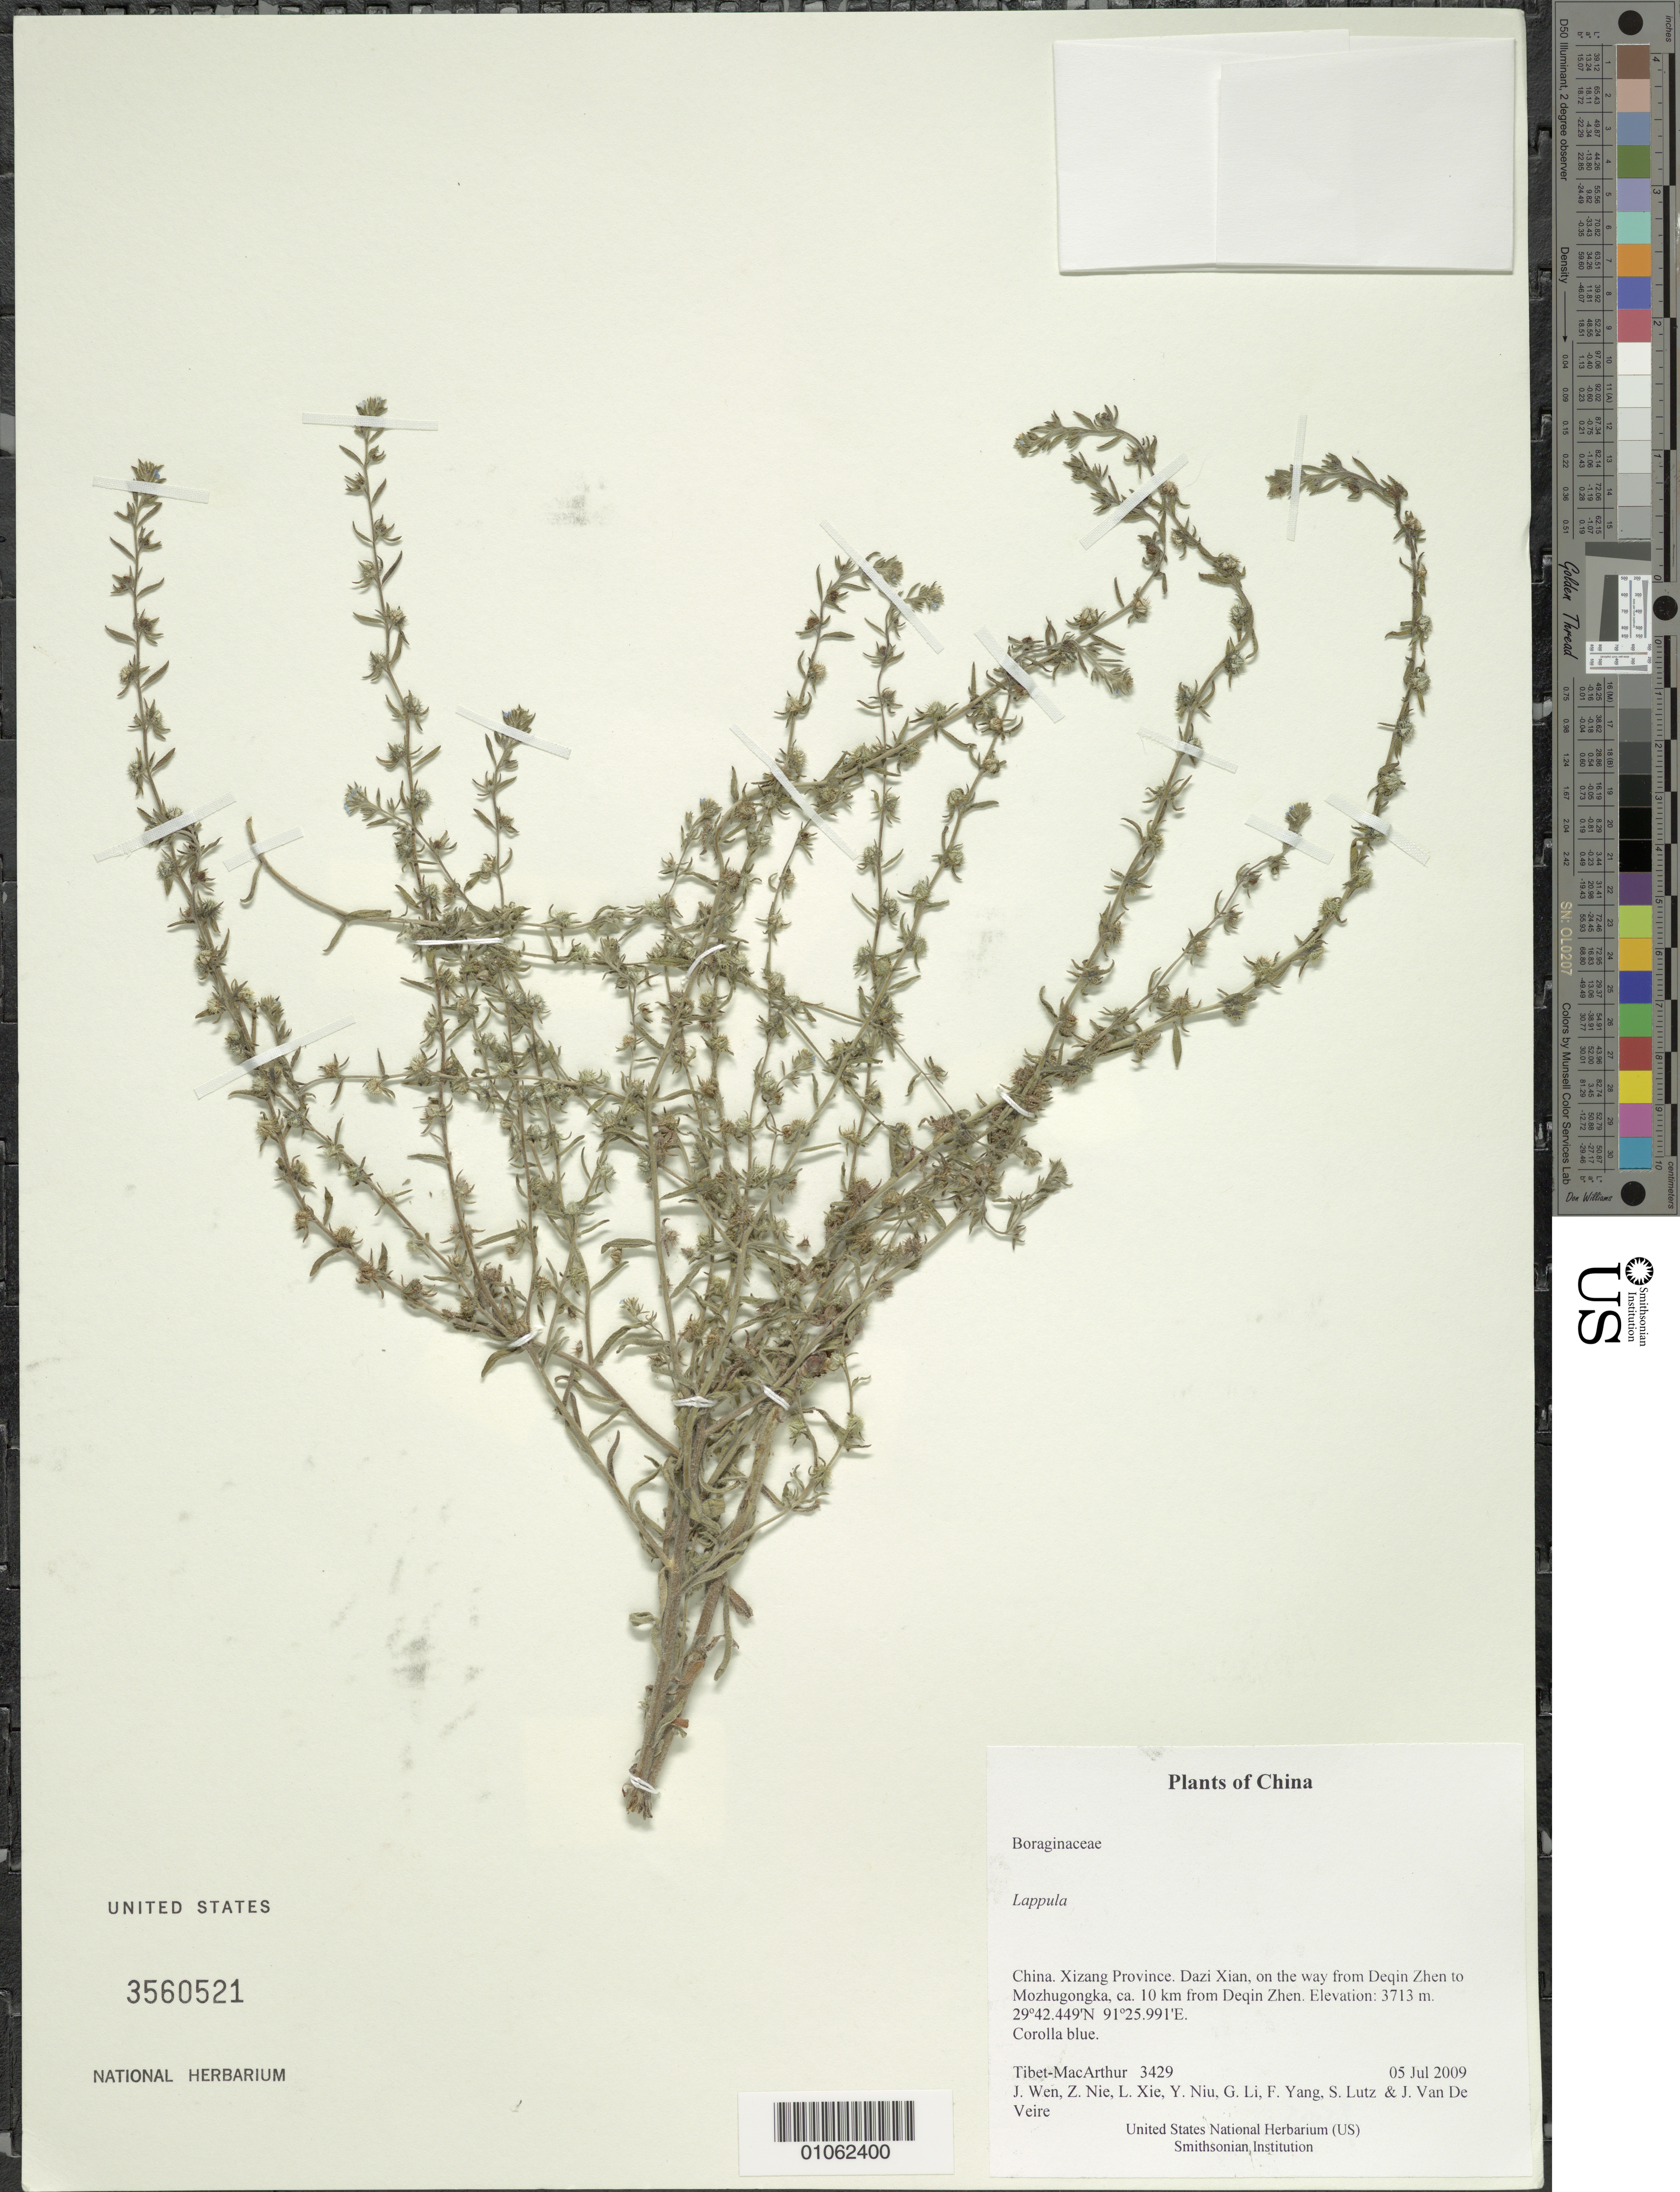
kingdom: Plantae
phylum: Tracheophyta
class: Magnoliopsida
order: Boraginales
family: Boraginaceae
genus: Lappula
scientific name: Lappula sp.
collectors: Tibet-MacArthur, J. Wen, Z. Nie, L. Xie, Y. Niu, G. Li, F. Yang, S. Lutz & J. Van De Veire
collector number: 3429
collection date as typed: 05 Jul 2009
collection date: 2009-07-05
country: China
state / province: Xizang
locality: Dazi Xian, on the way from Deqin Zhen to Mozhugongka, ca. 10 km from Deqin Zhen.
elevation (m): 3713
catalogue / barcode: US 3560521